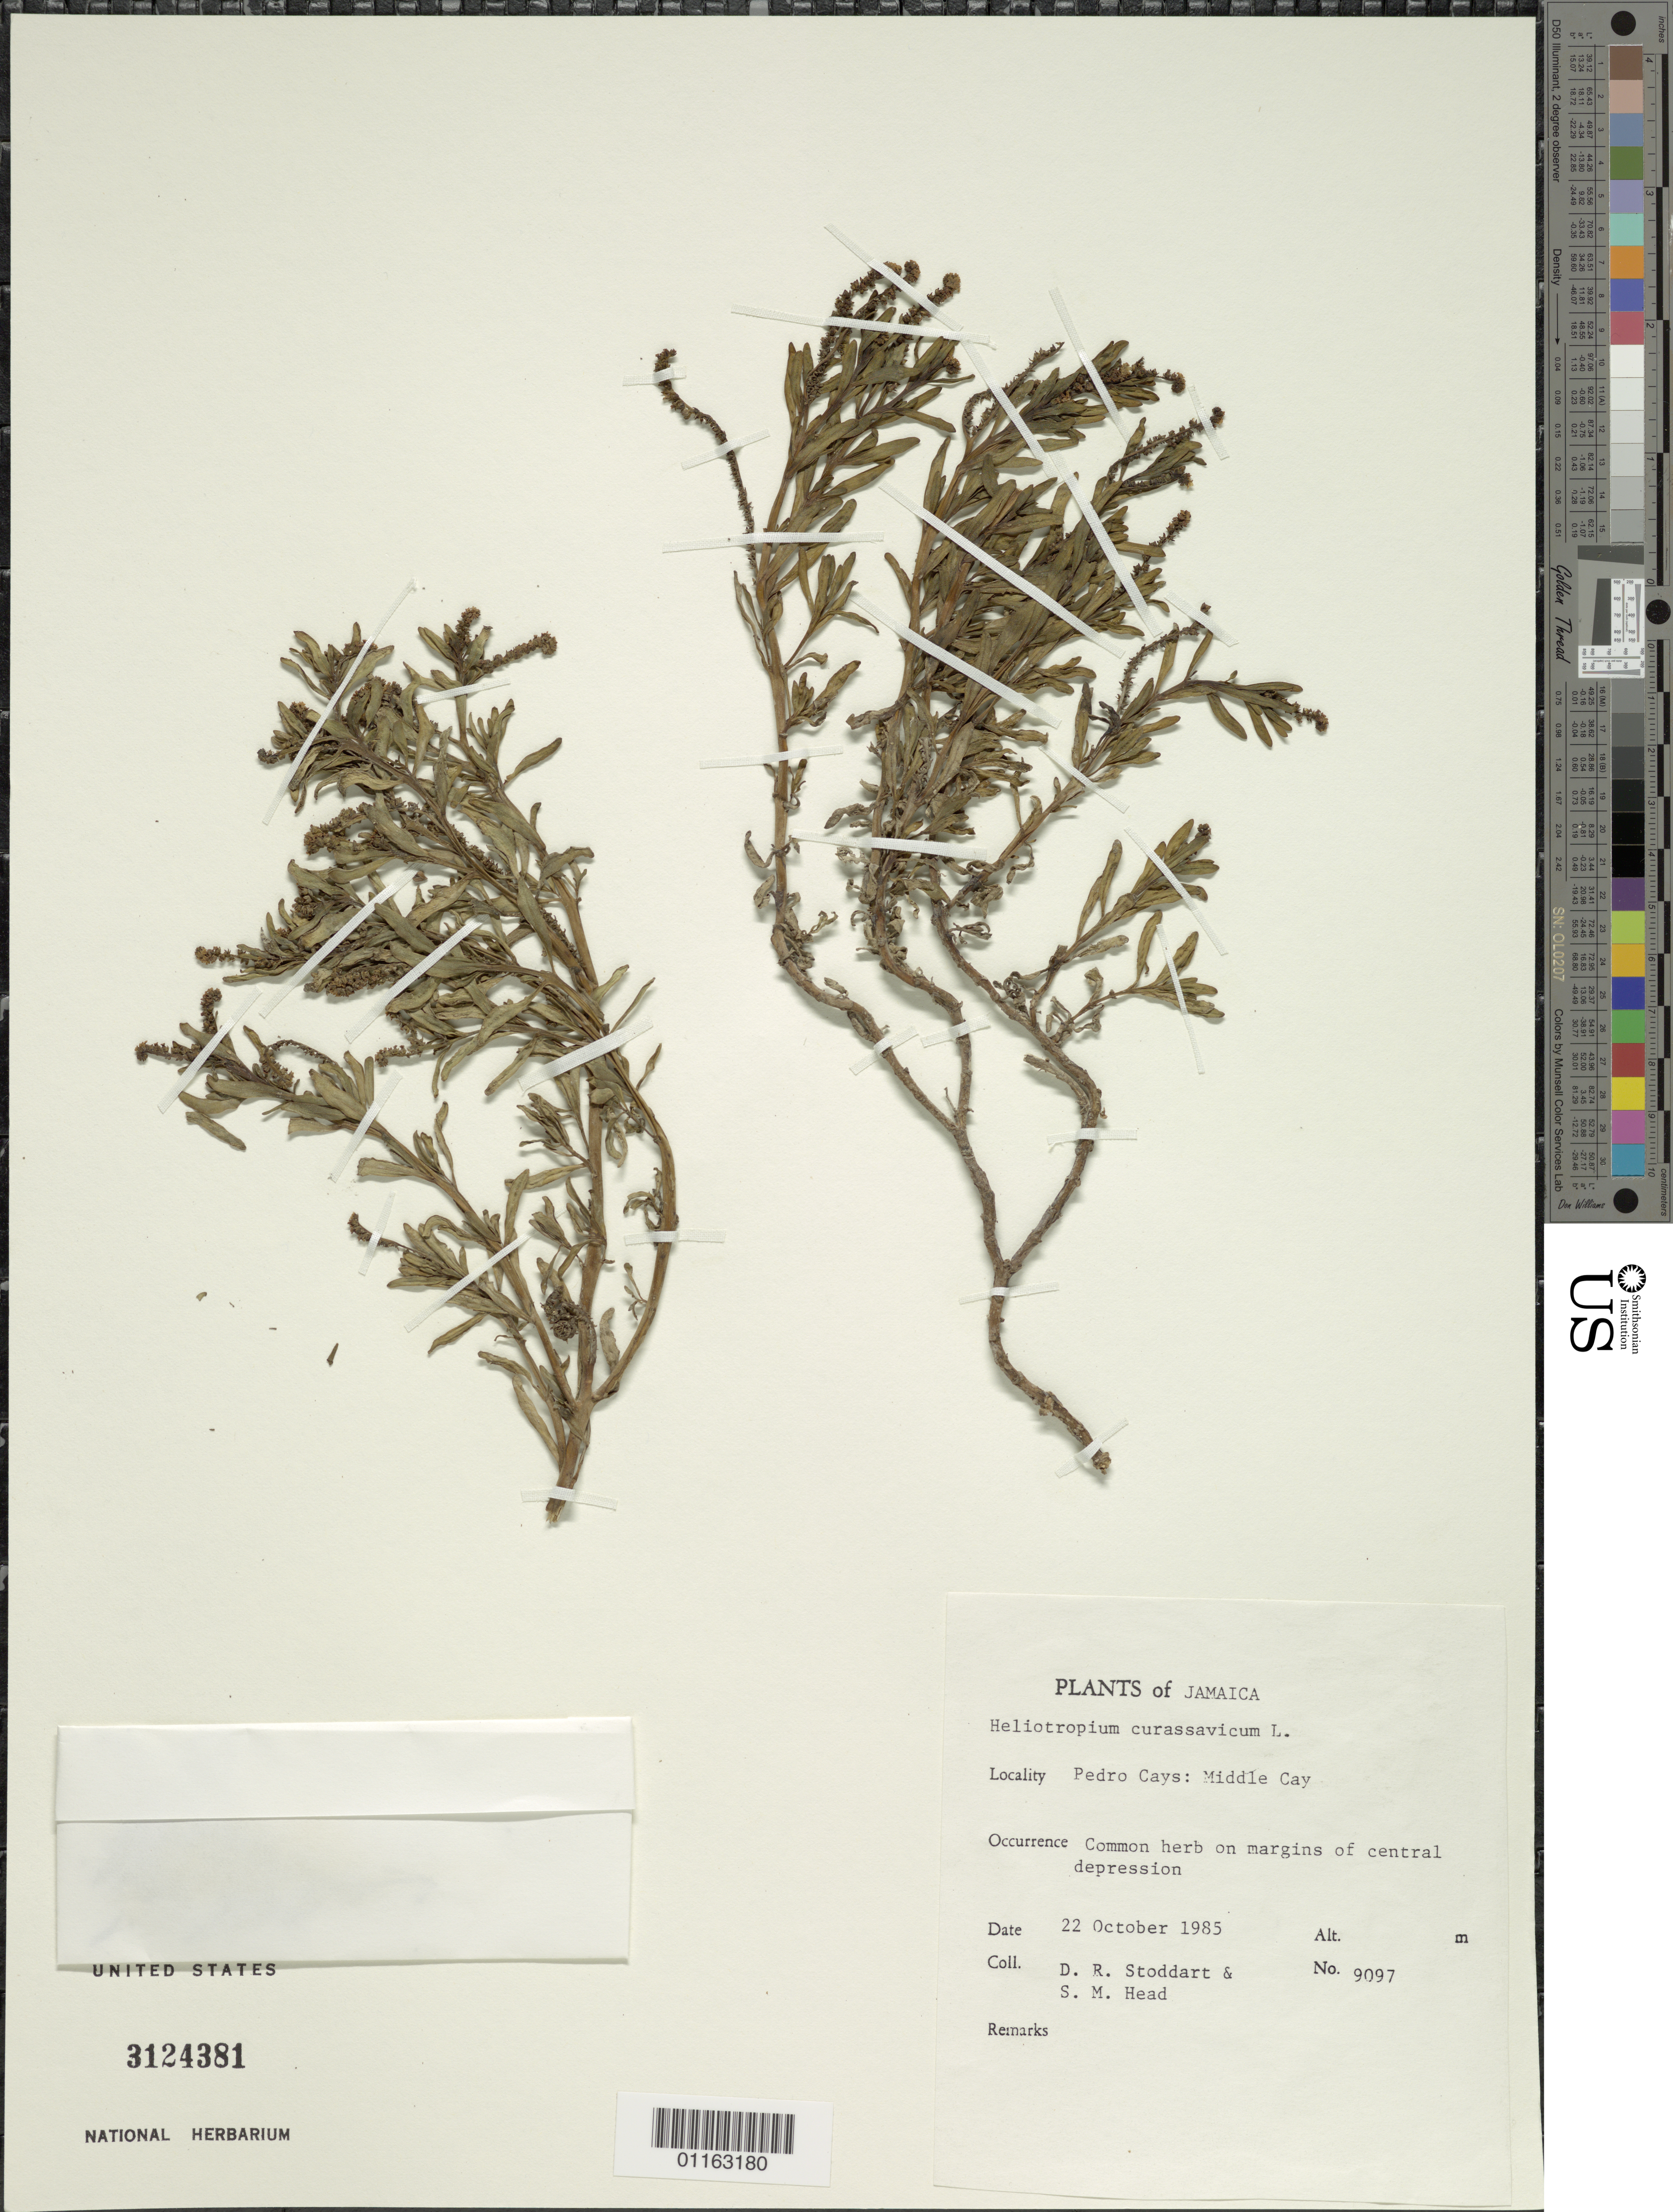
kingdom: Plantae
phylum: Tracheophyta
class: Magnoliopsida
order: Boraginales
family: Heliotropiaceae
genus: Heliotropium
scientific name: Heliotropium curassavicum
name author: L.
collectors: D. R. Stoddart & S. Head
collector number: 9097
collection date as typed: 22 Oct 1985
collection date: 1985-10-22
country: Jamaica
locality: Pedro Cays: Middle Cay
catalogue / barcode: US 3124381